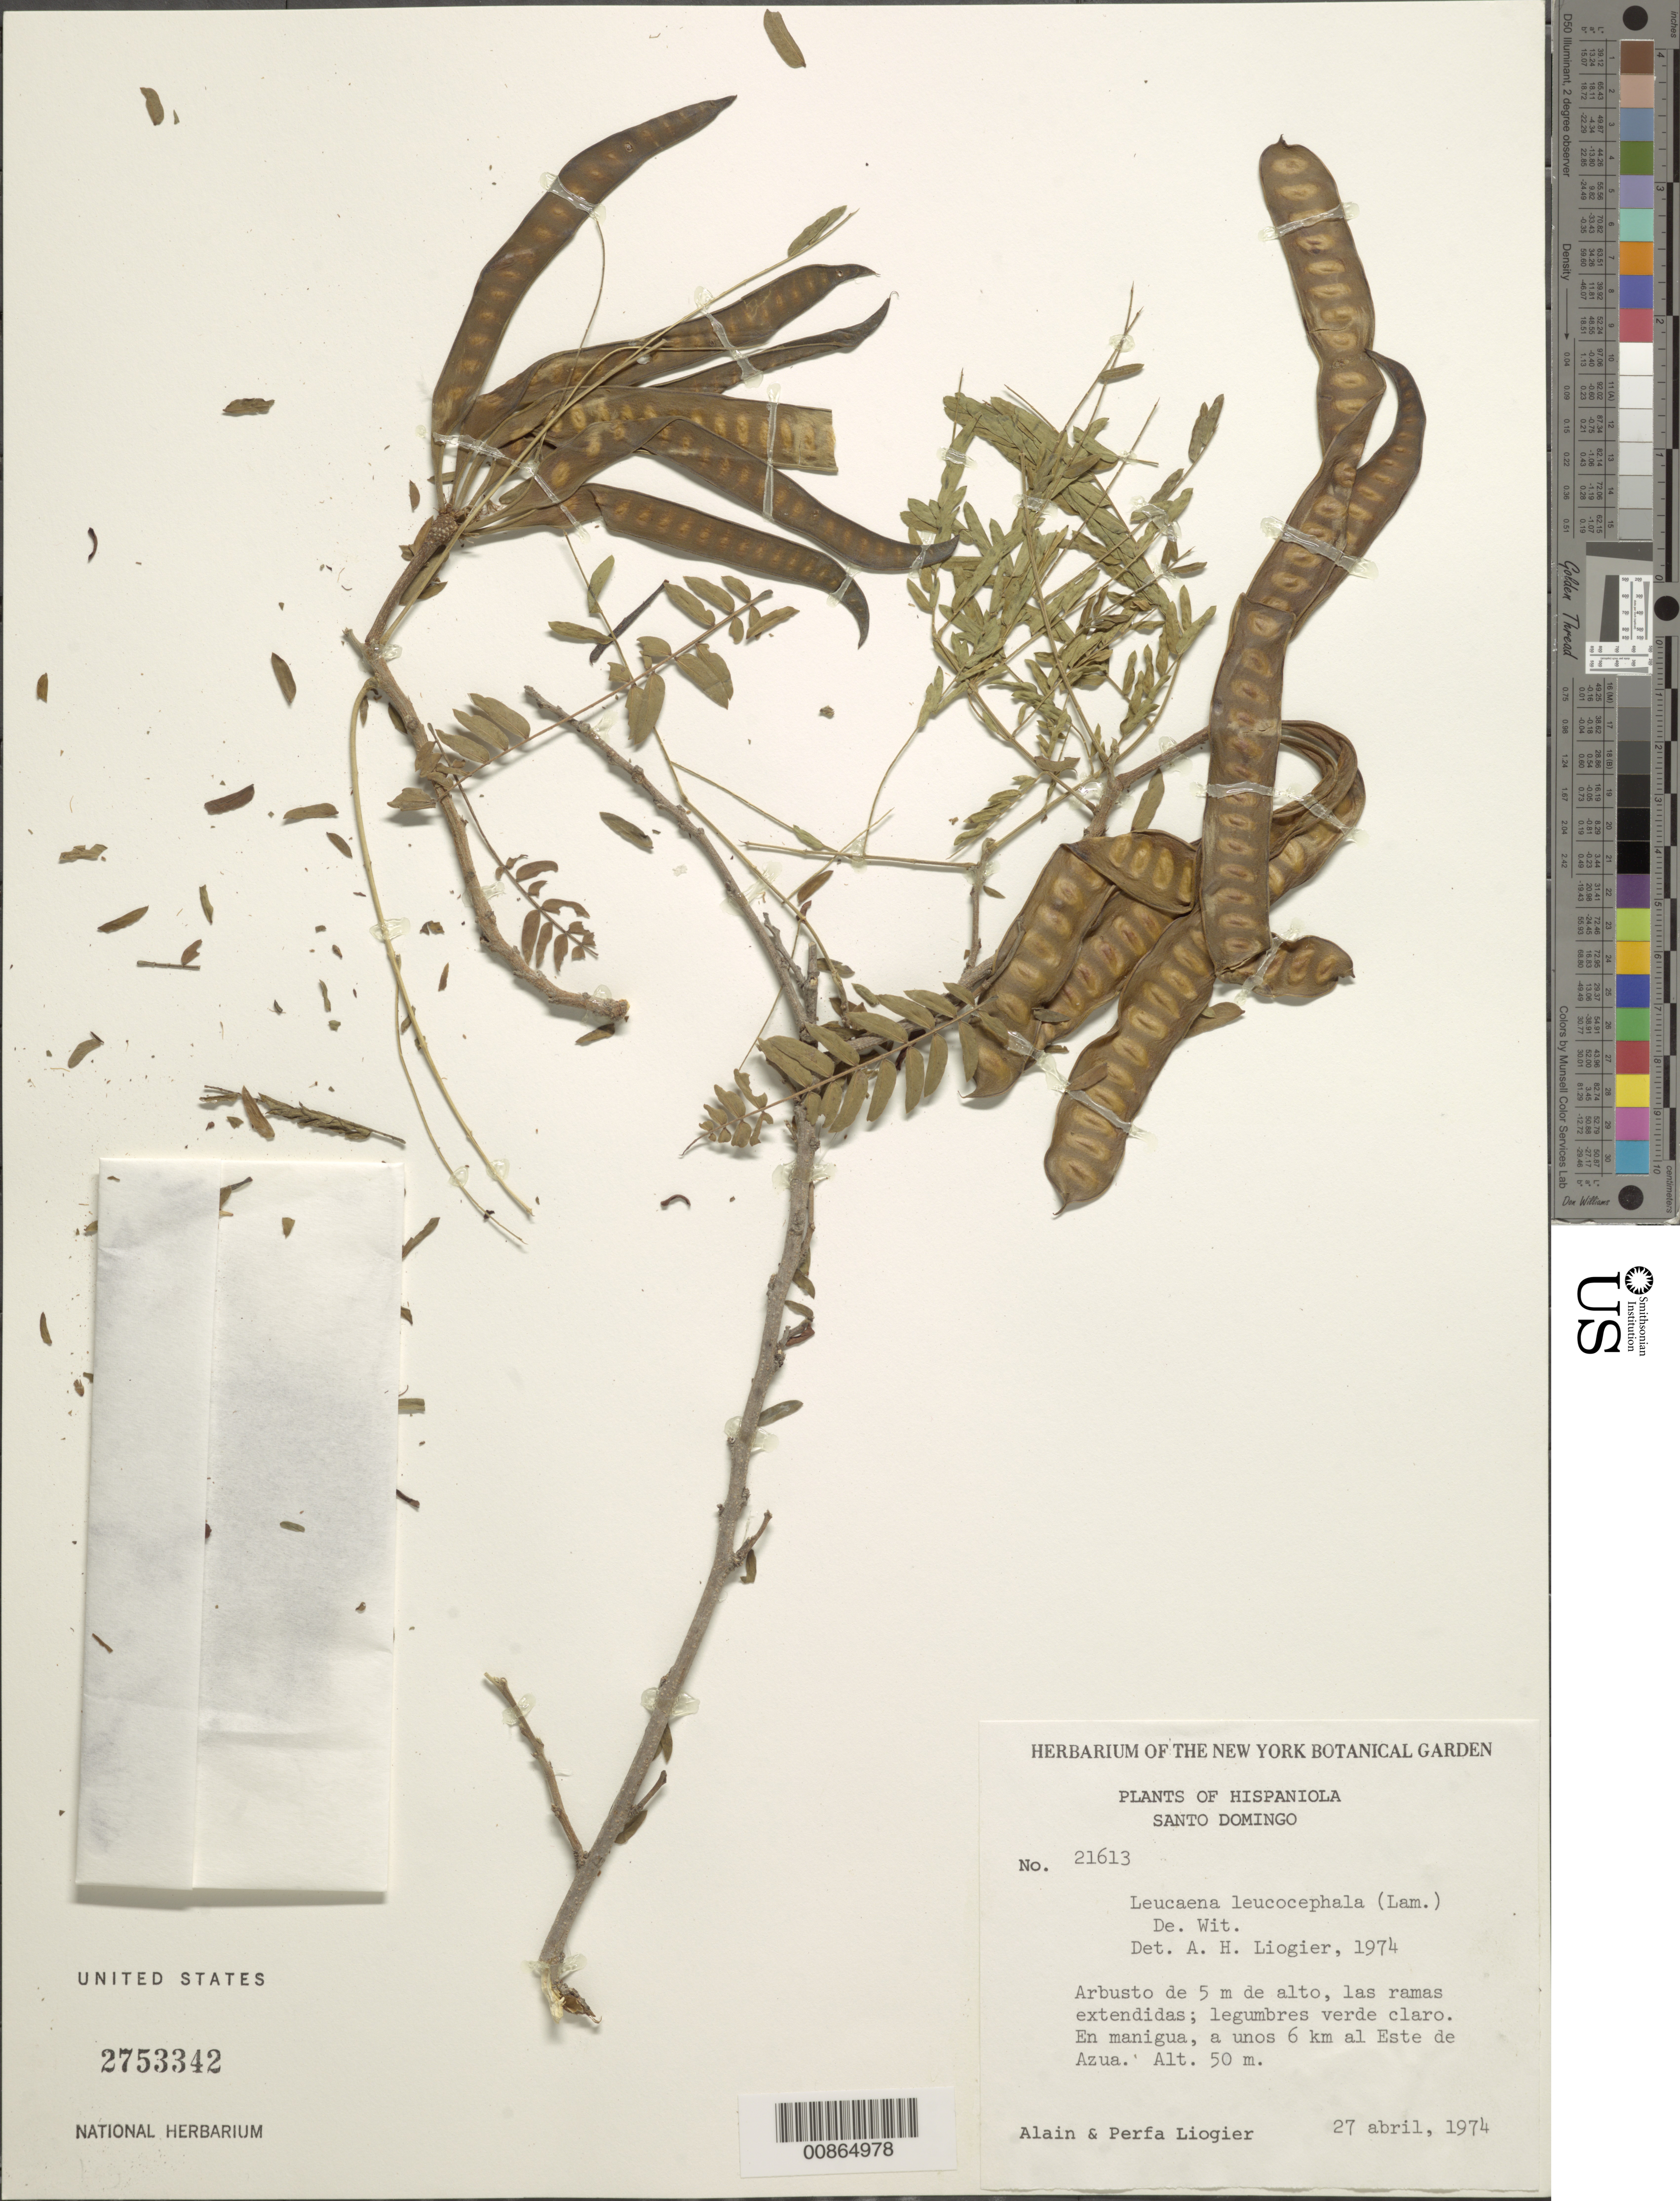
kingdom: Plantae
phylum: Tracheophyta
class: Magnoliopsida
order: Fabales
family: Fabaceae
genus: Leucaena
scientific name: Leucaena leucocephala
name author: (Lam.) de Wit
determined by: Liogier, Alain H.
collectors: A. H. Liogier & M. P. Liogier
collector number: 21613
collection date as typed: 27 Apr 1974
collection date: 1974-04-27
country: Dominican Republic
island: Hispaniola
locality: A unos 6 km al Este de Azua.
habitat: En manigua.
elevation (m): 50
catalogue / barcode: US 2753342